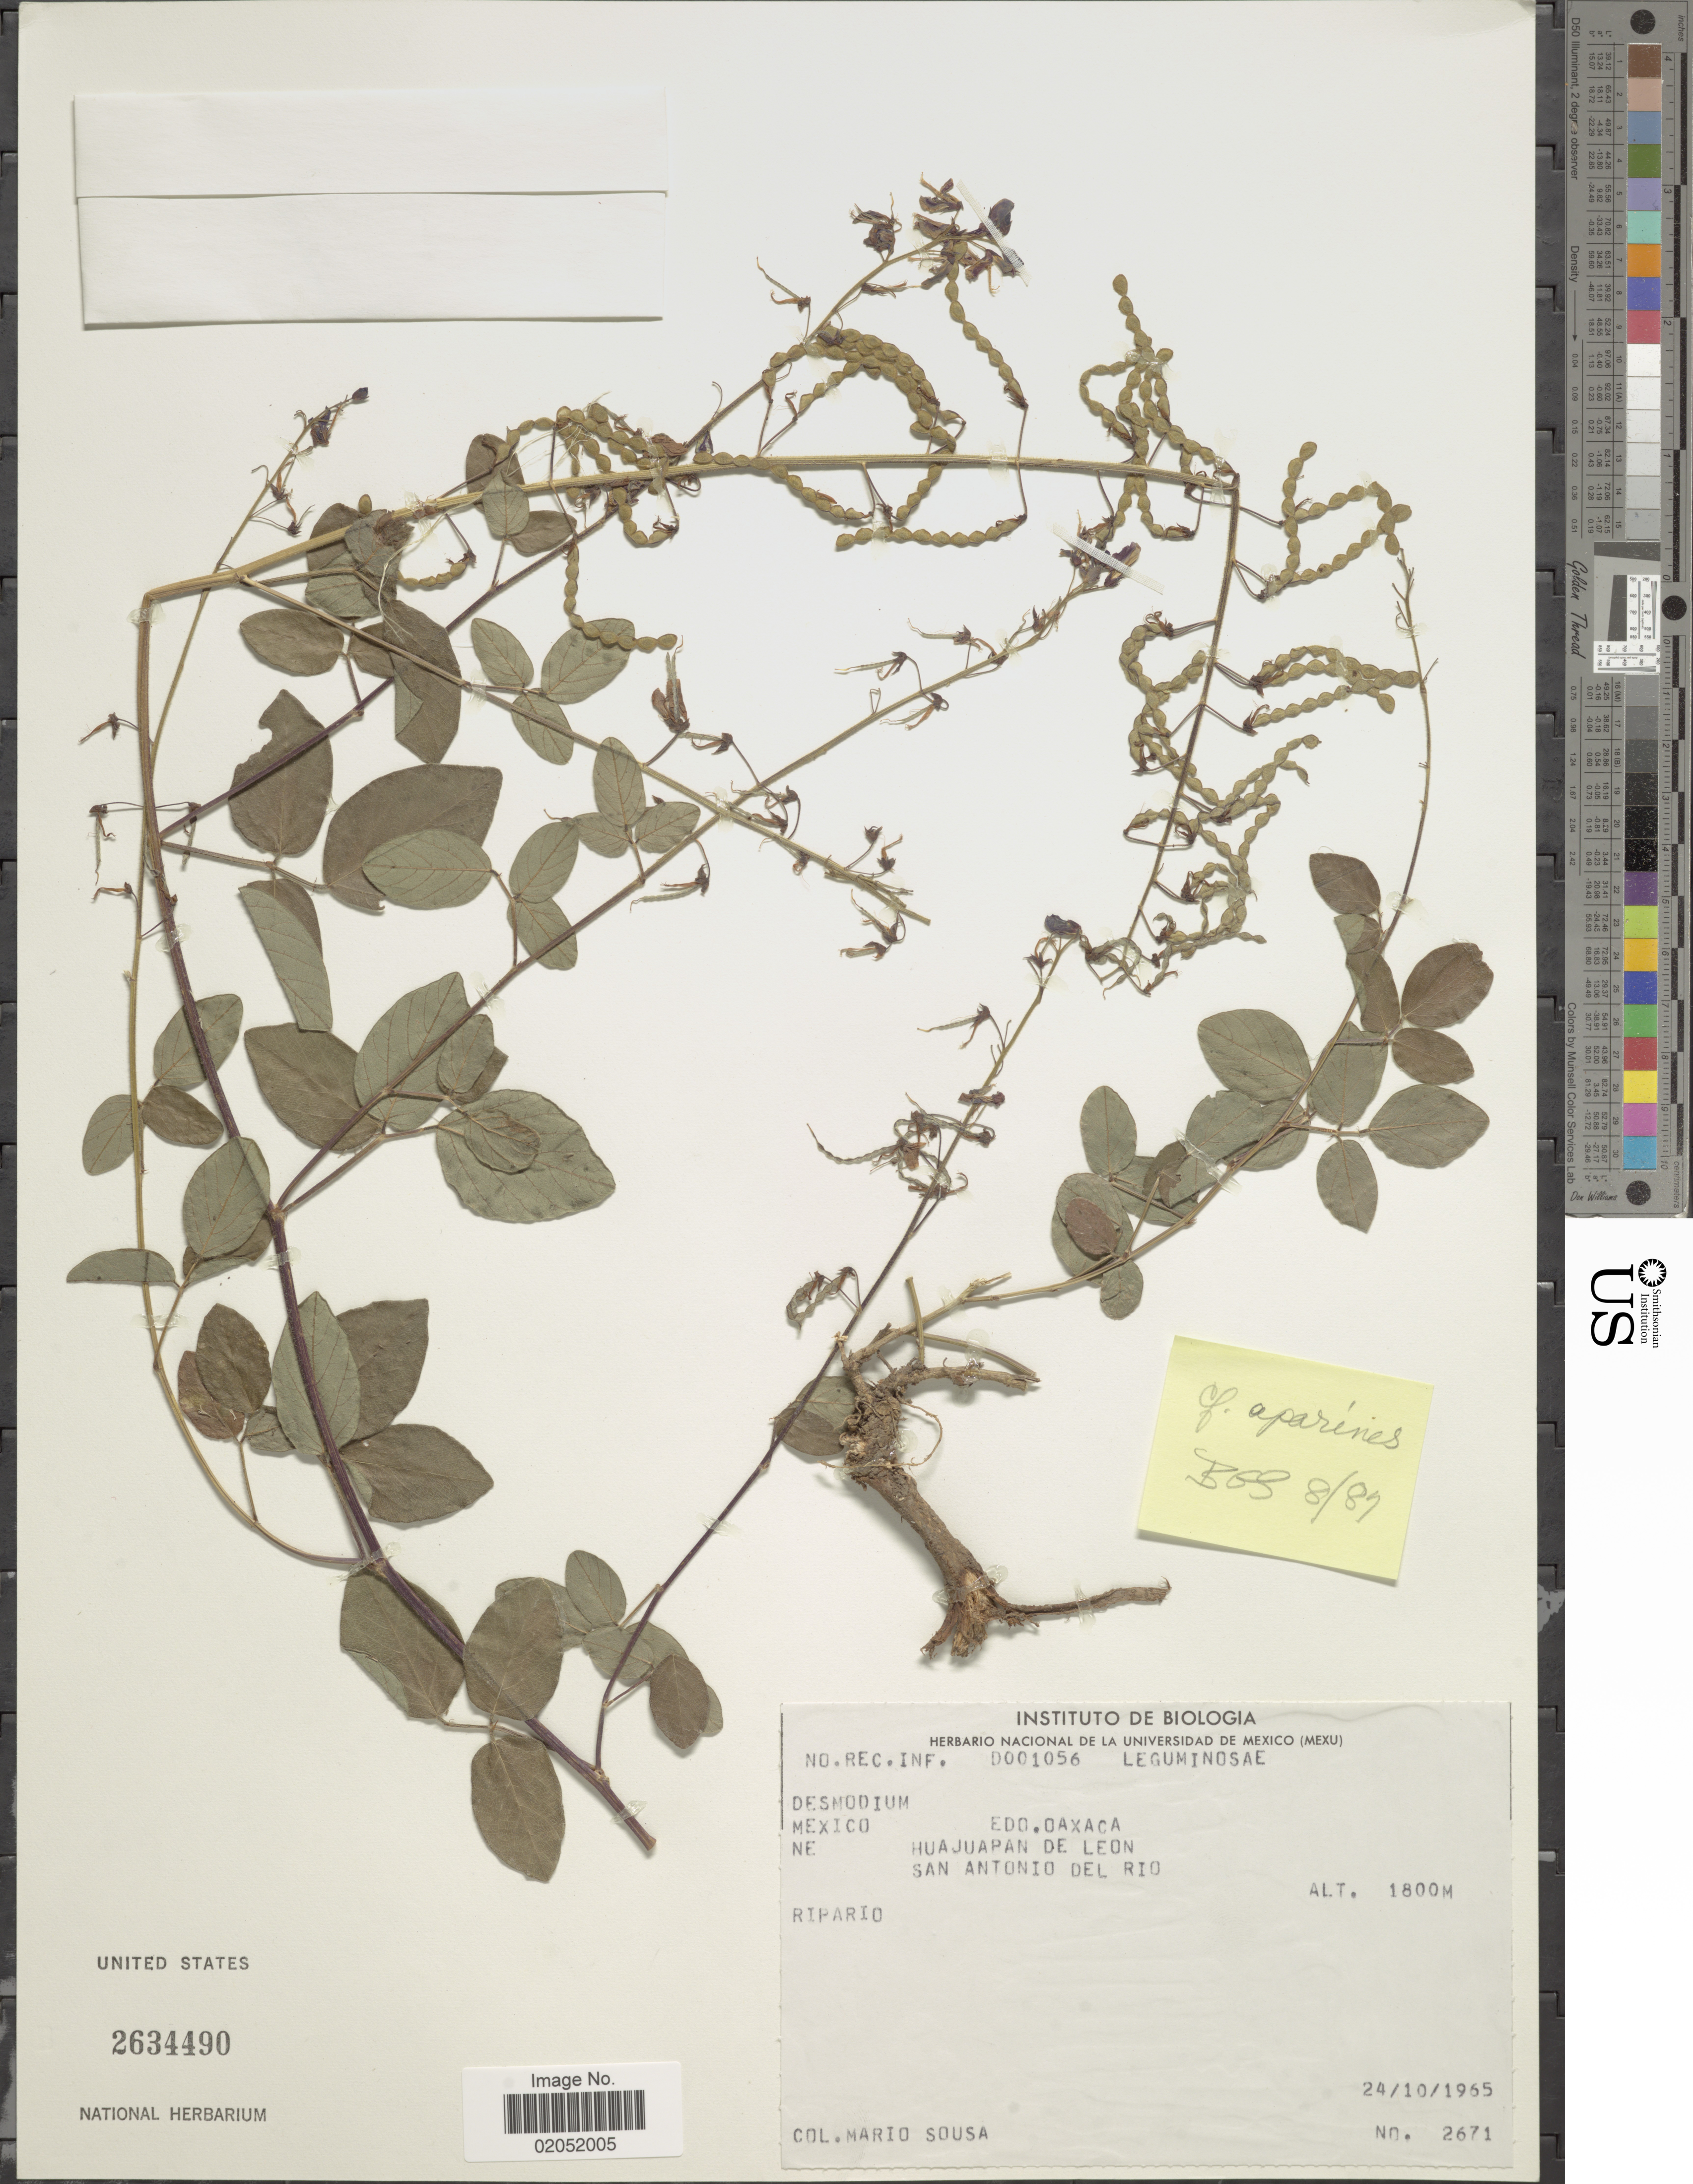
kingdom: Plantae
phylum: Tracheophyta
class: Magnoliopsida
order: Fabales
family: Fabaceae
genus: Desmodium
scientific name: Desmodium aparines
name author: (Link) DC.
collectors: M. Sousa S.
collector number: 2671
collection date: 1965-10-24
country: Mexico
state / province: Oaxaca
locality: Huajuapan e Leon, San Antonio del Rio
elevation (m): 1800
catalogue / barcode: US 2634490